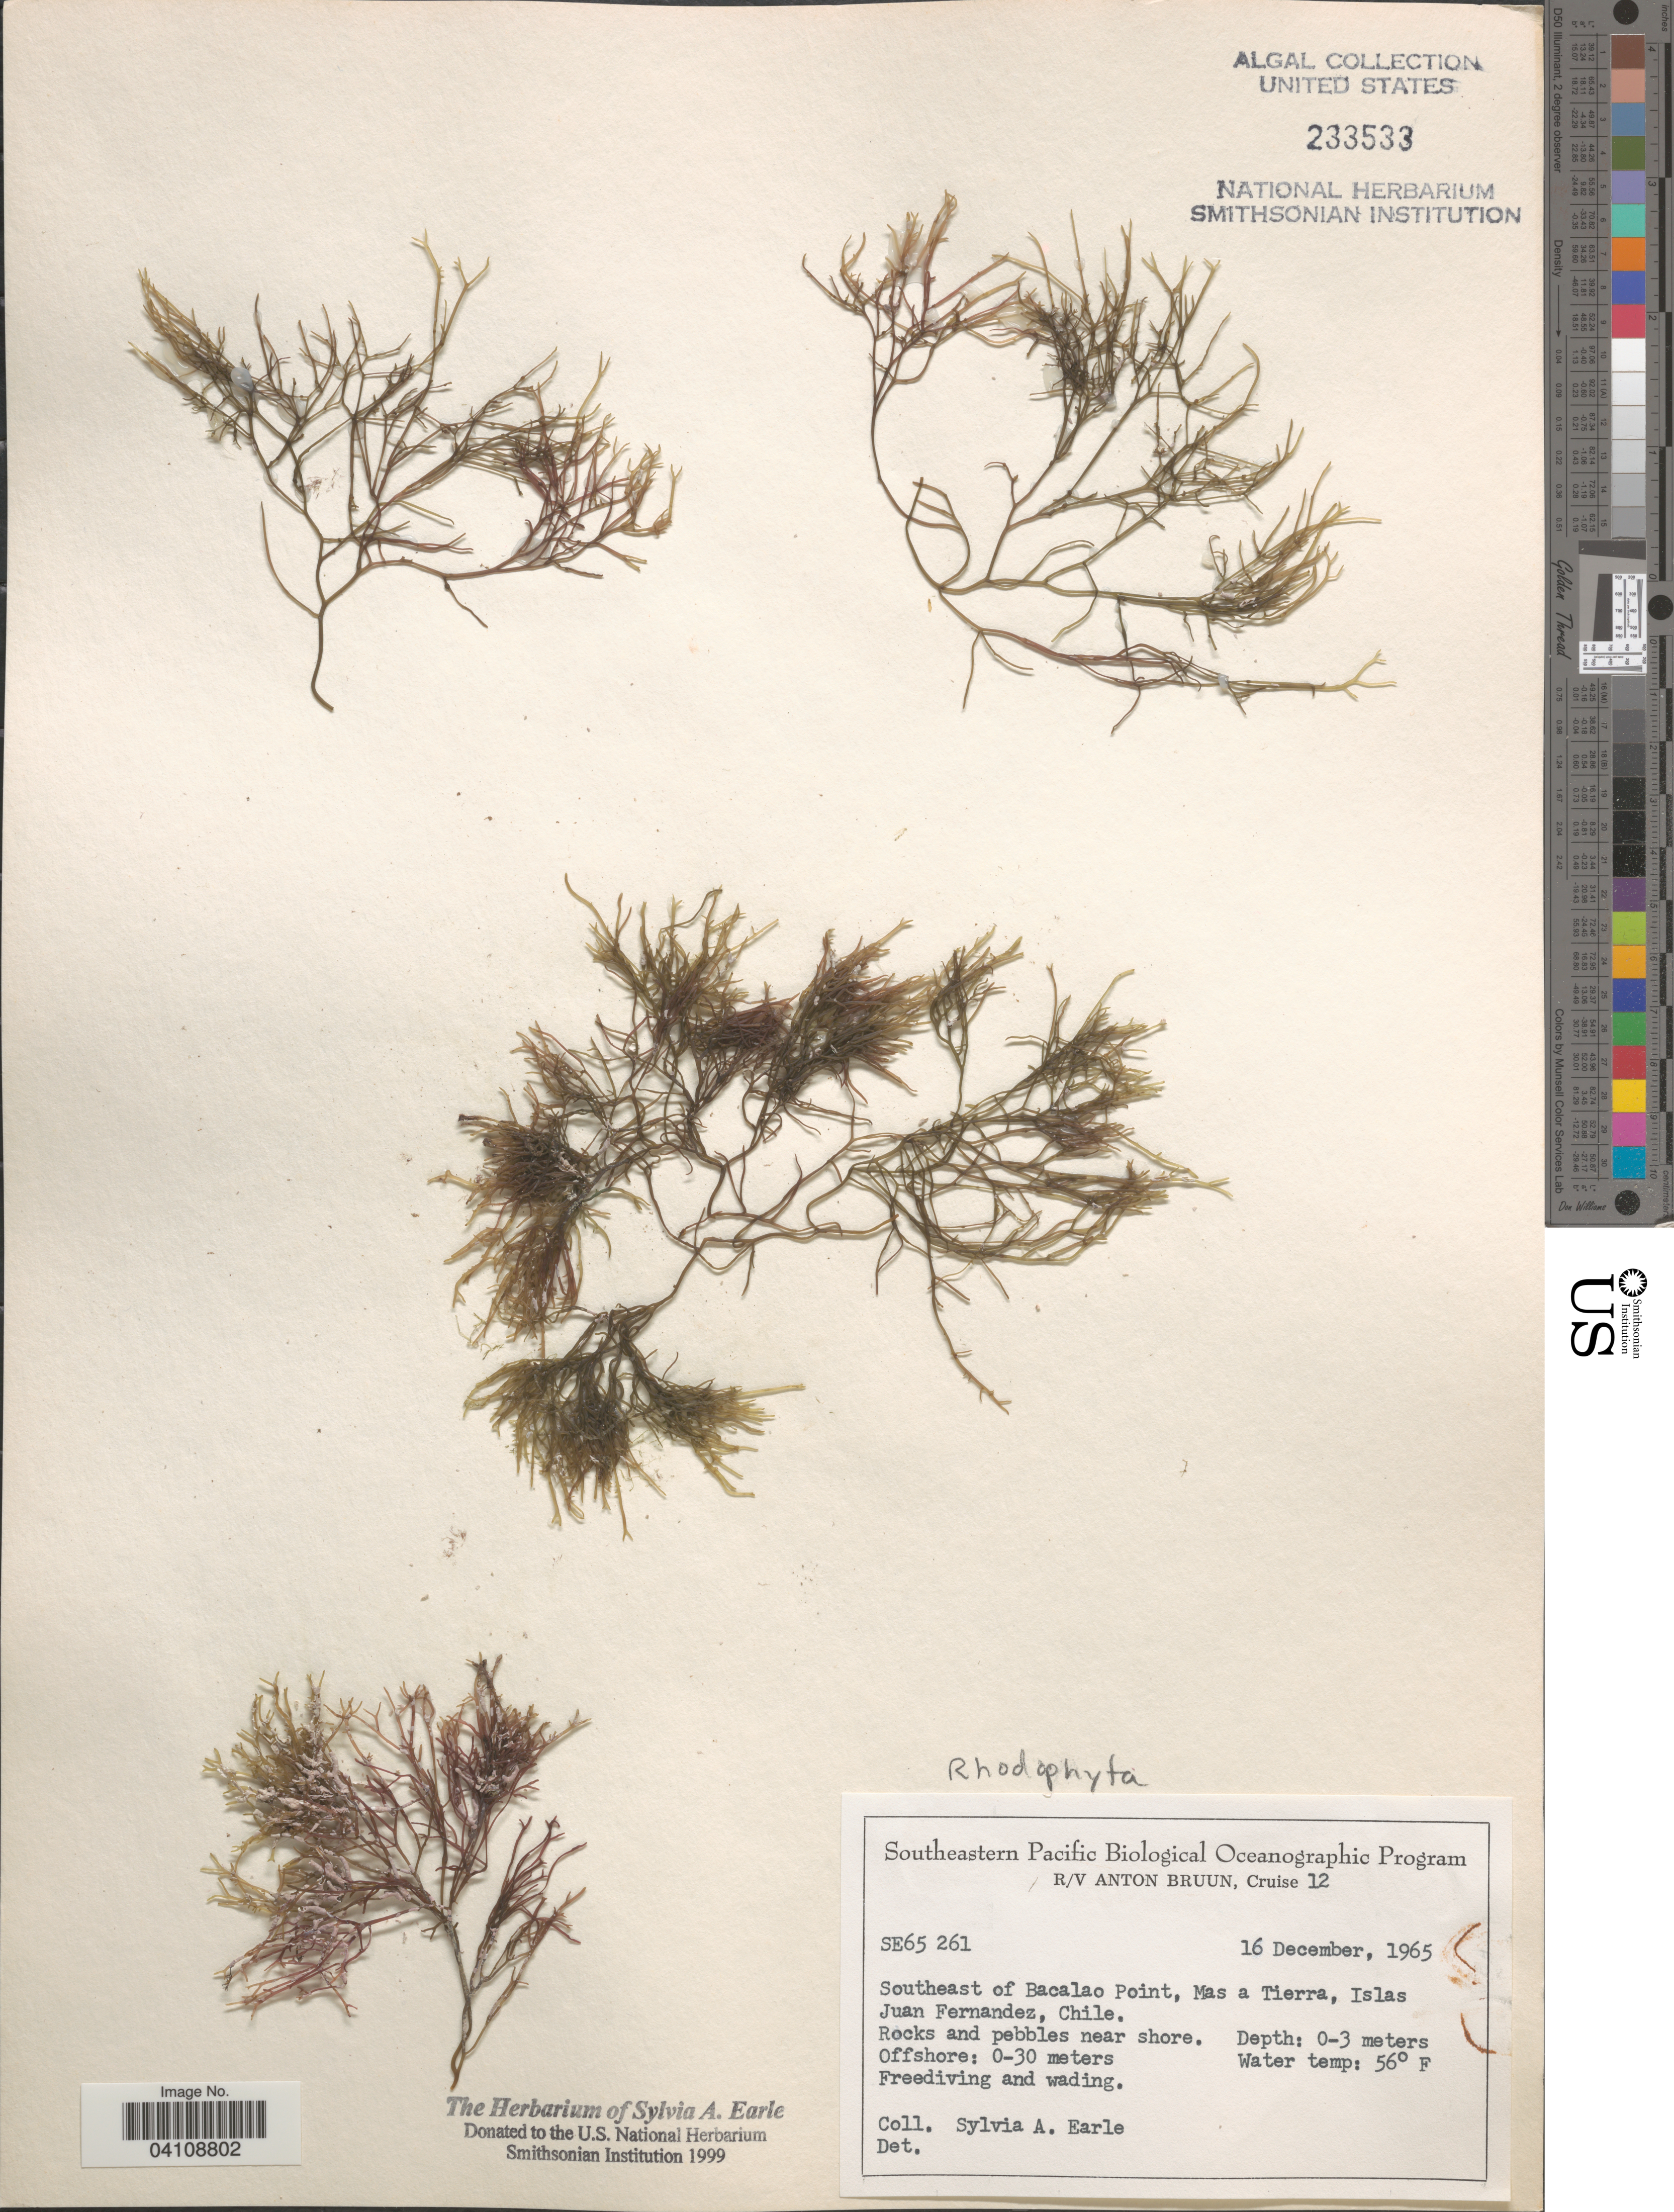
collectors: S. A. Earle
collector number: SE65261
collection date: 1965-12-16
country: Chile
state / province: Valparaíso (V)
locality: Southeast of Bacalao Point, Mas a Tierra, Islas Juan Fernandez.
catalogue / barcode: US 233533